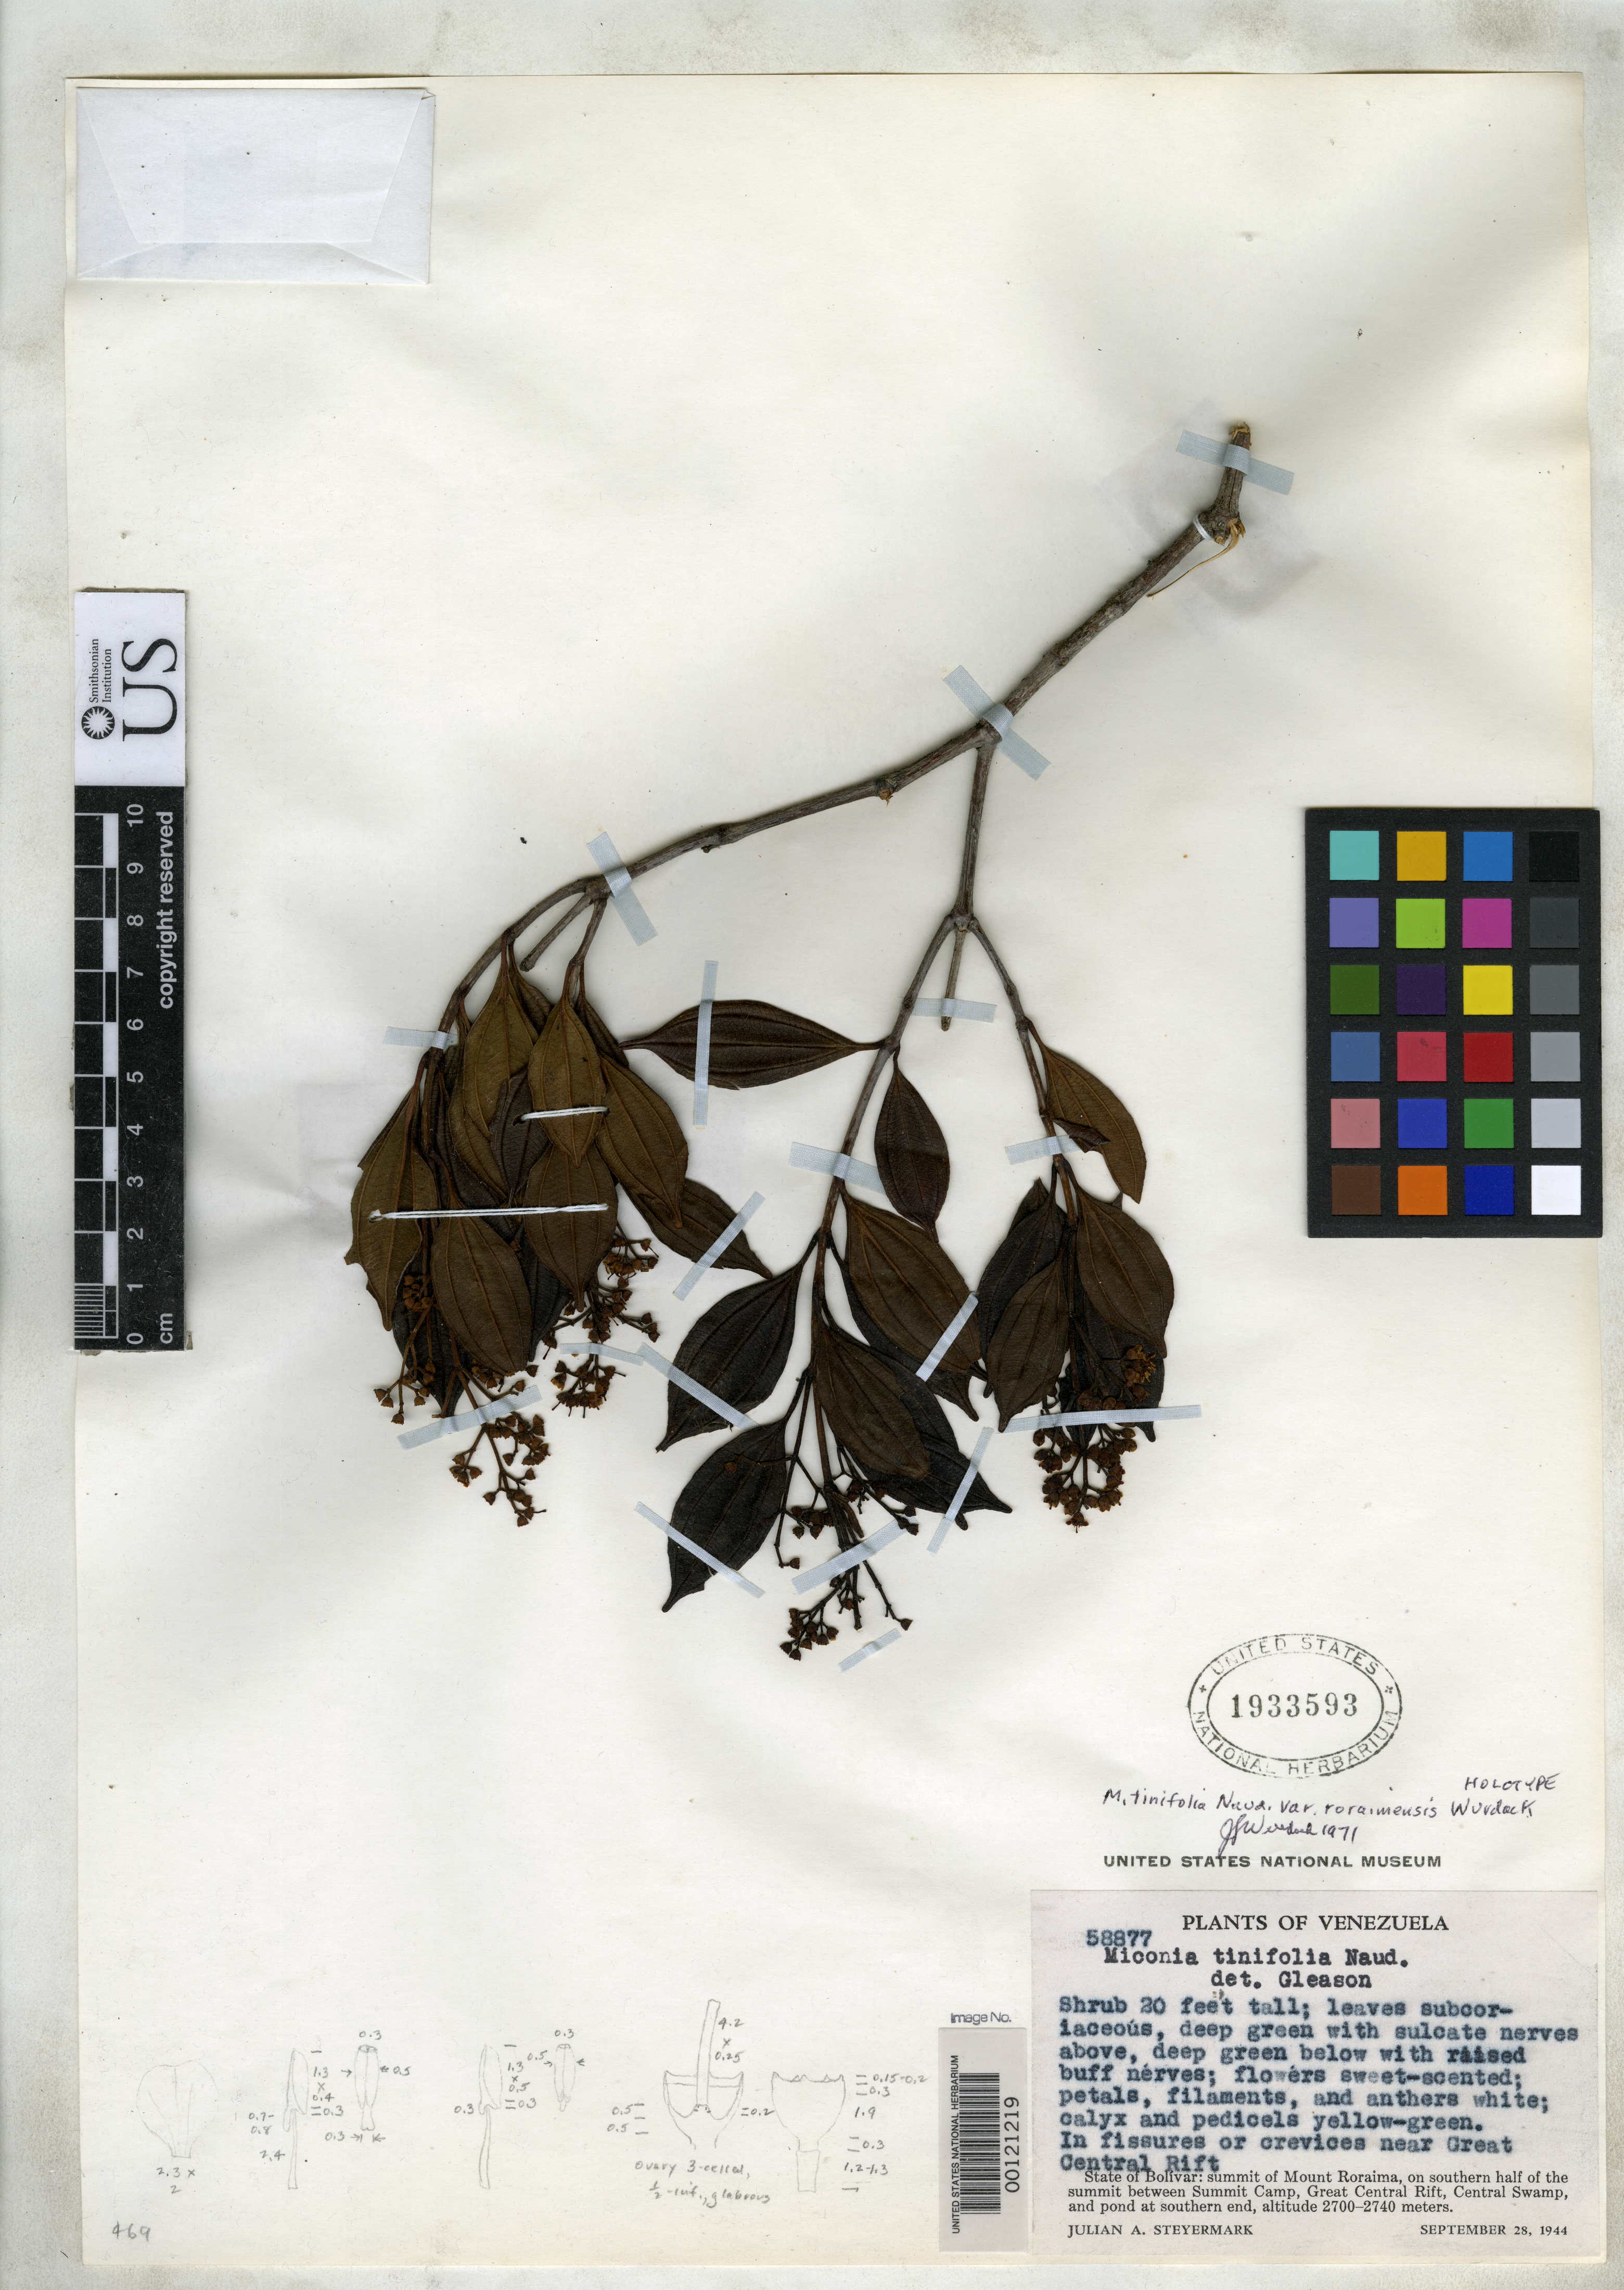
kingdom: Plantae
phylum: Tracheophyta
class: Magnoliopsida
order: Myrtales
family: Melastomataceae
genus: Miconia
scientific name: Miconia tinifolia var. roraimensis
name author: Wurdack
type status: Holotype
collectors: J. Steyermark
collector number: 58877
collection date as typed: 28 Sep 1944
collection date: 1944-09-28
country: Venezuela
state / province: Bolivar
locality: Mt. Roraima.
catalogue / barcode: US 1933593